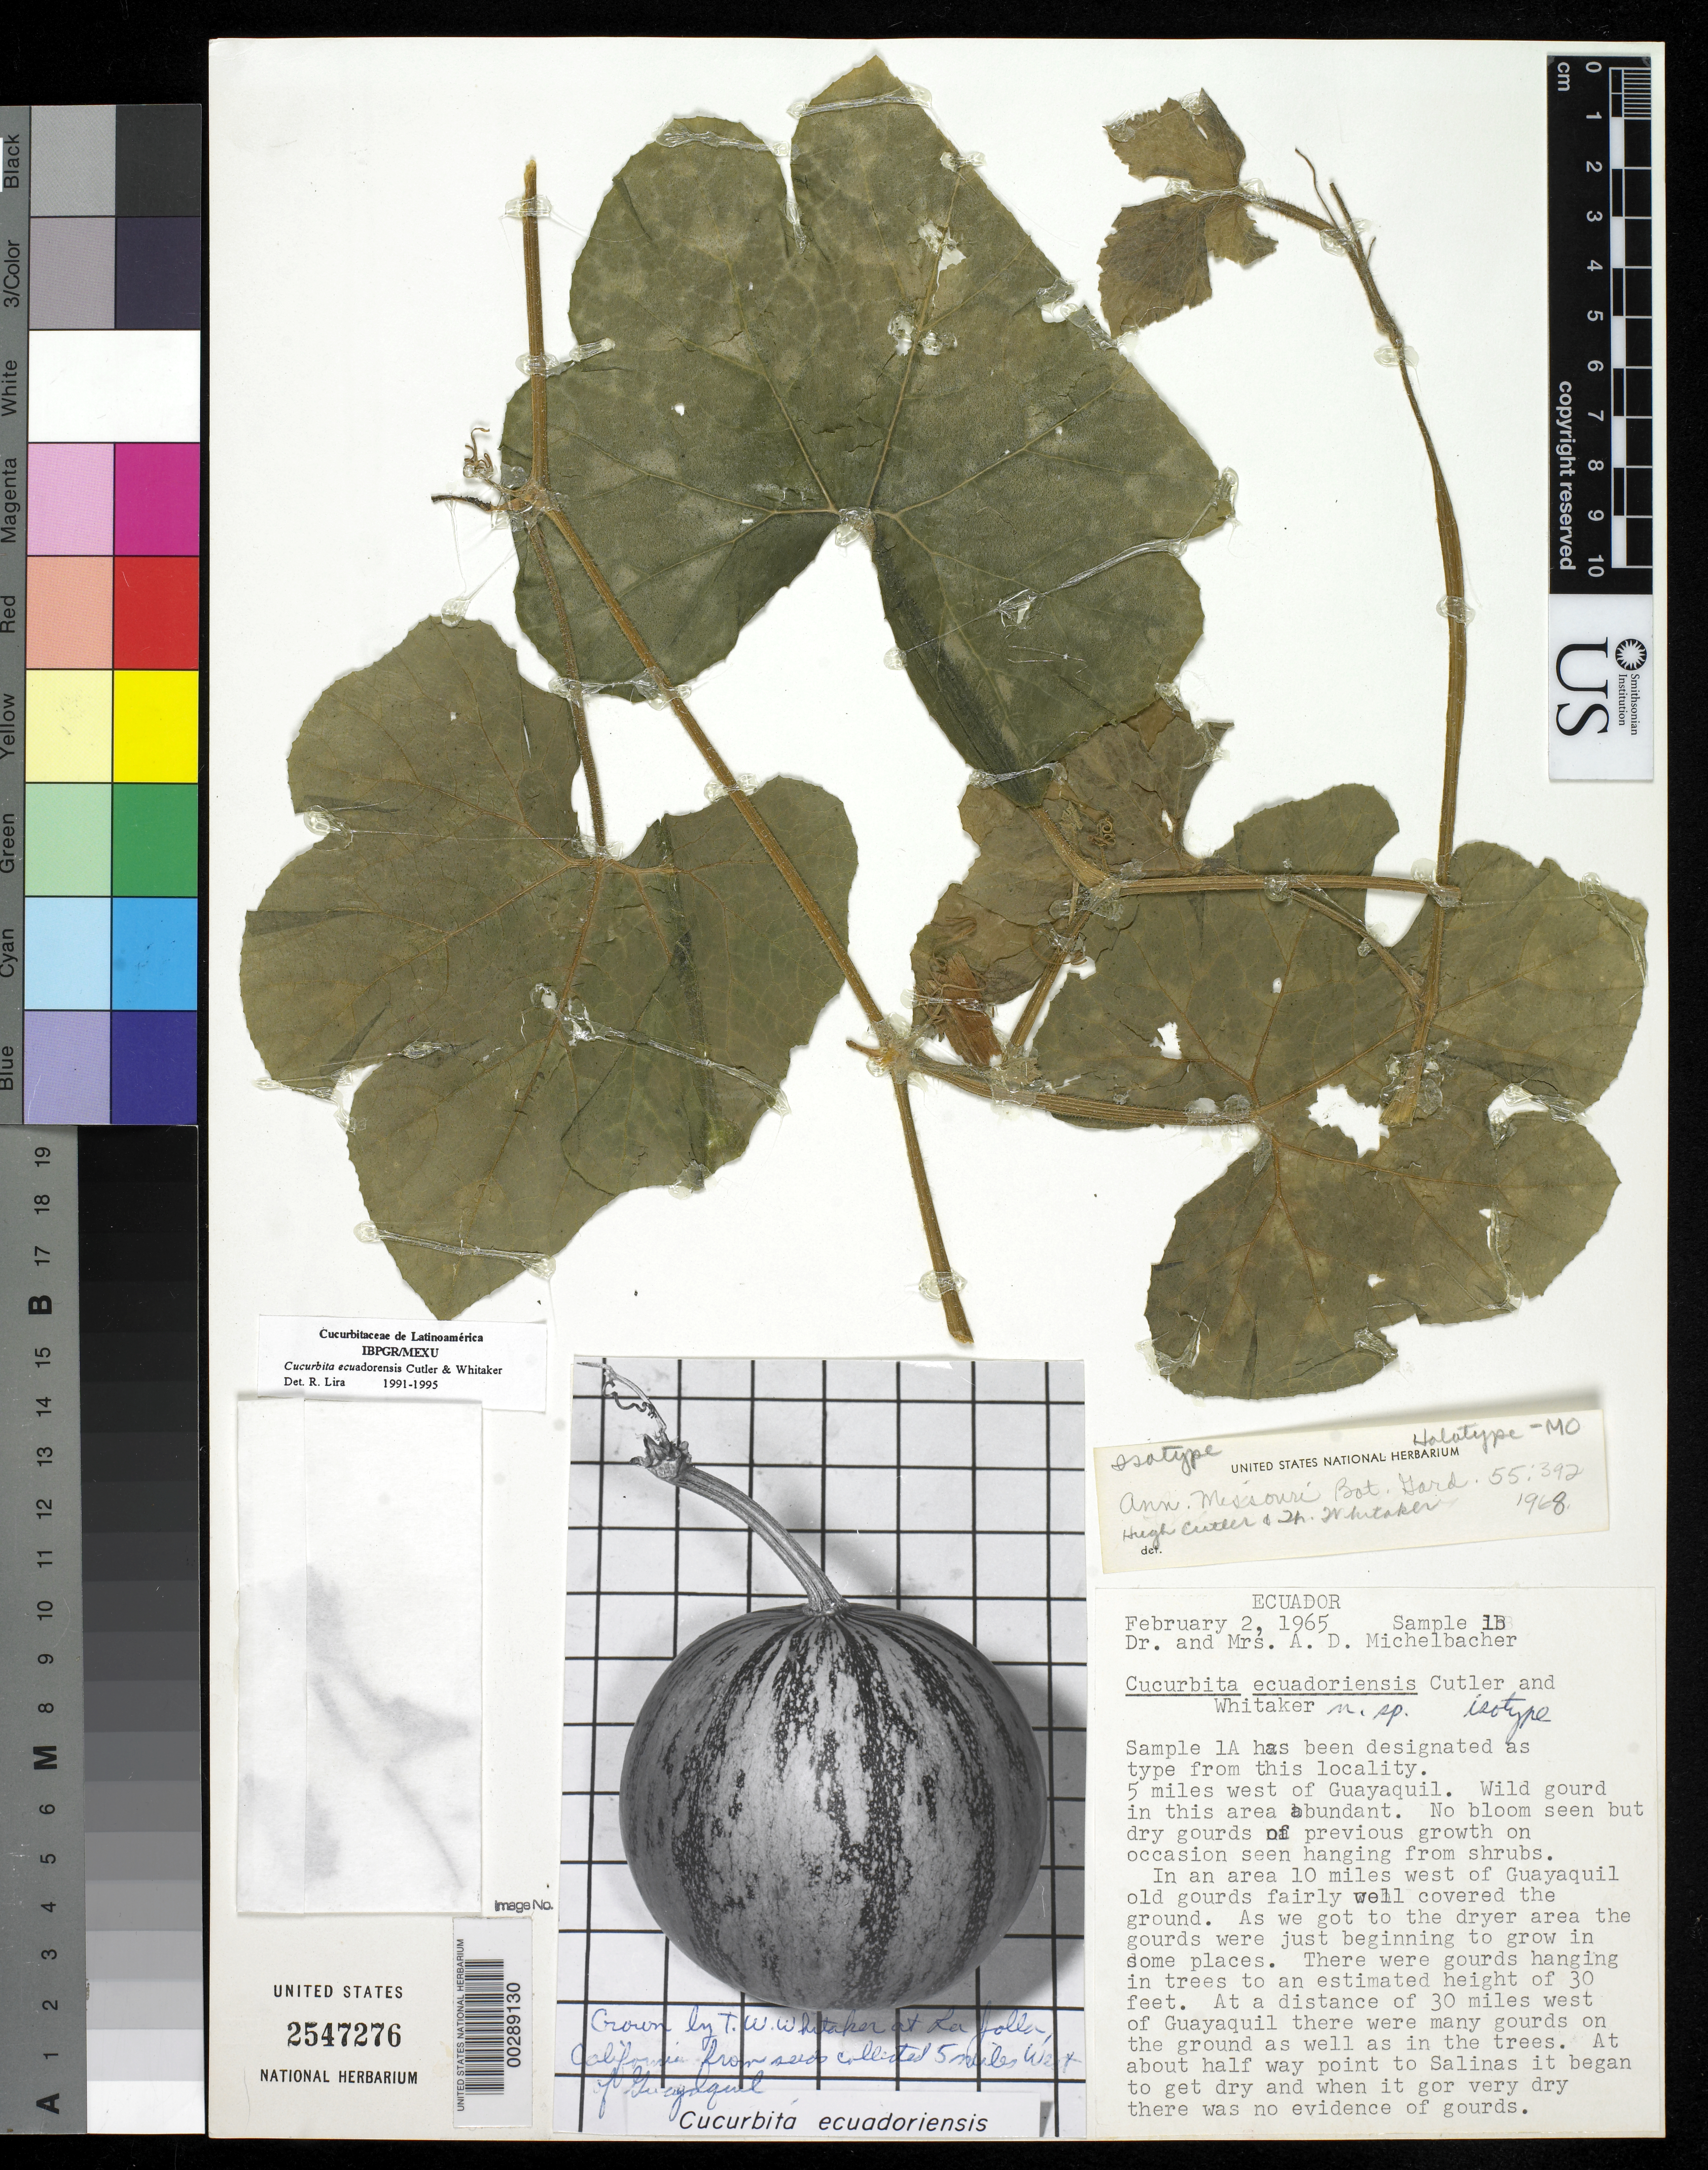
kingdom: Plantae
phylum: Tracheophyta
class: Magnoliopsida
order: Cucurbitales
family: Cucurbitaceae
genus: Cucurbita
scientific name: Cucurbita ecuadoriensis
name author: H.C. Cutler & Whitaker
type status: Isotype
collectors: A. Michelbacher & A. Michelbacher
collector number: Sample 1b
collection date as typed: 02 Feb 1965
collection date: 1965-02-02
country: Ecuador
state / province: Guayas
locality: Guayaquil.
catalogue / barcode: US 2547276